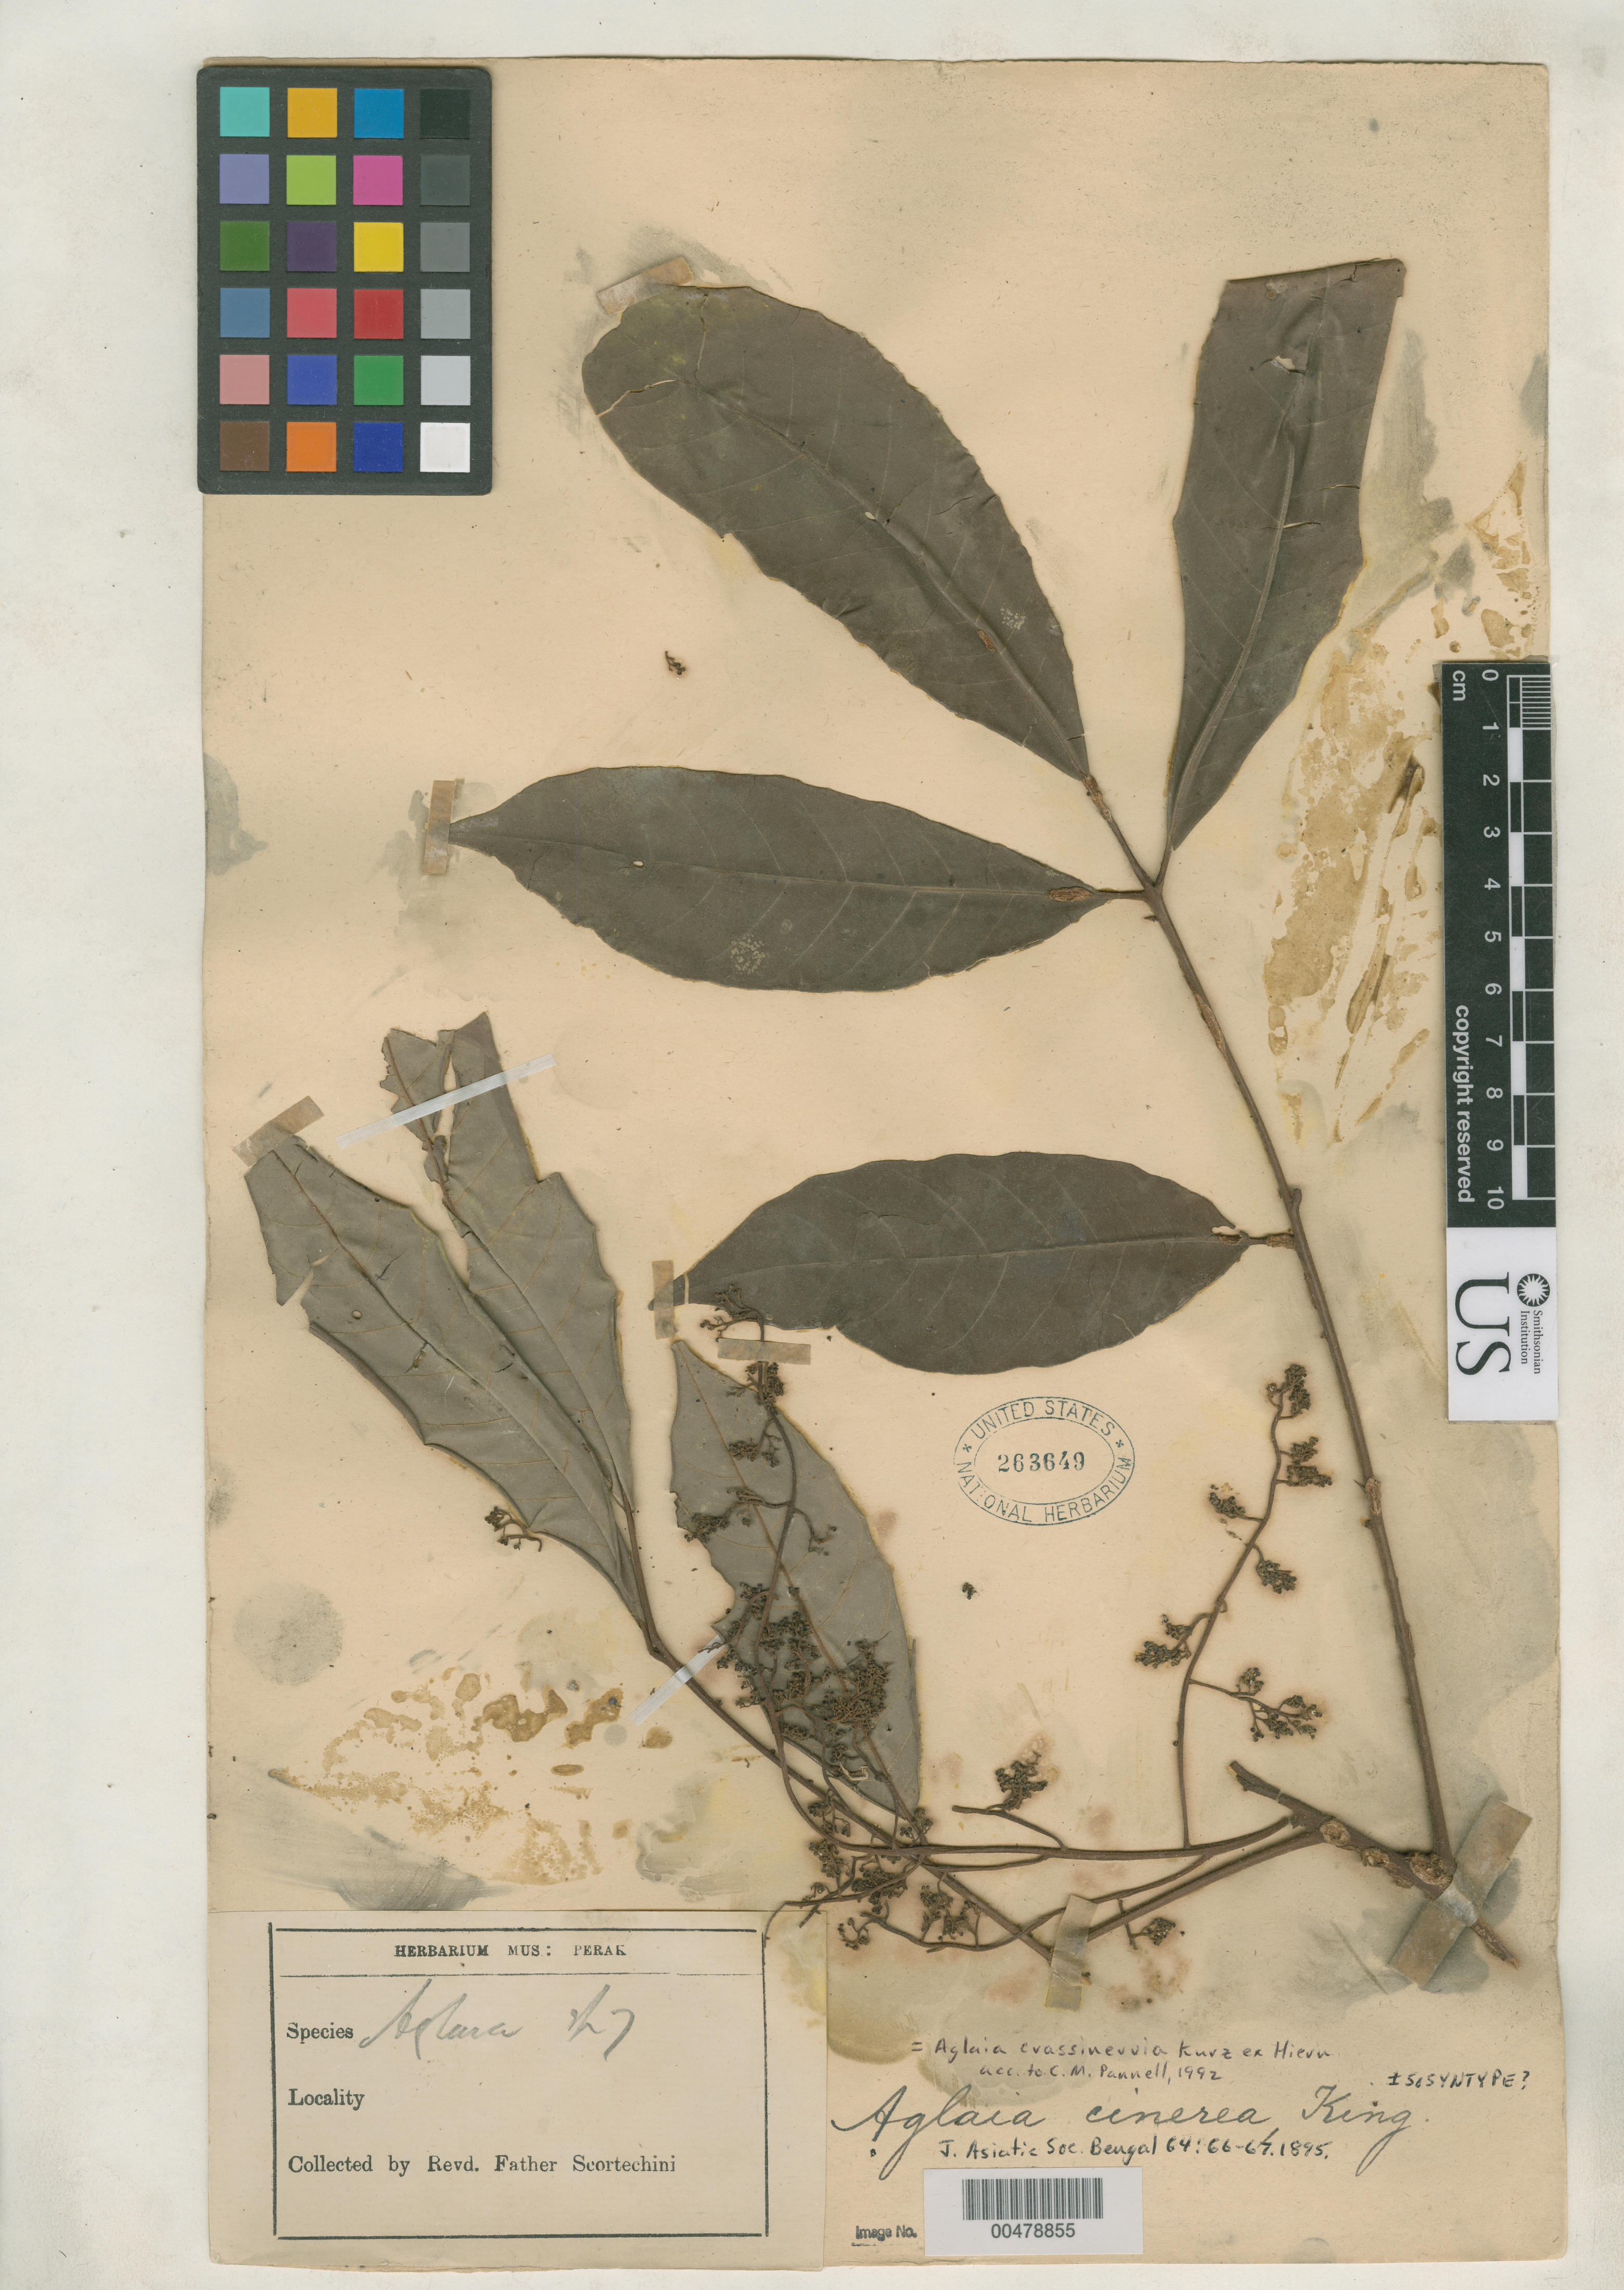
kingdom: Plantae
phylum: Tracheophyta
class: Magnoliopsida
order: Sapindales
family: Meliaceae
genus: Aglaia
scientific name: Aglaia cinerea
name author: King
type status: Possible Isosyntype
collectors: B. Scortechini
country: Malaysia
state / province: Perak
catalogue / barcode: US 263649